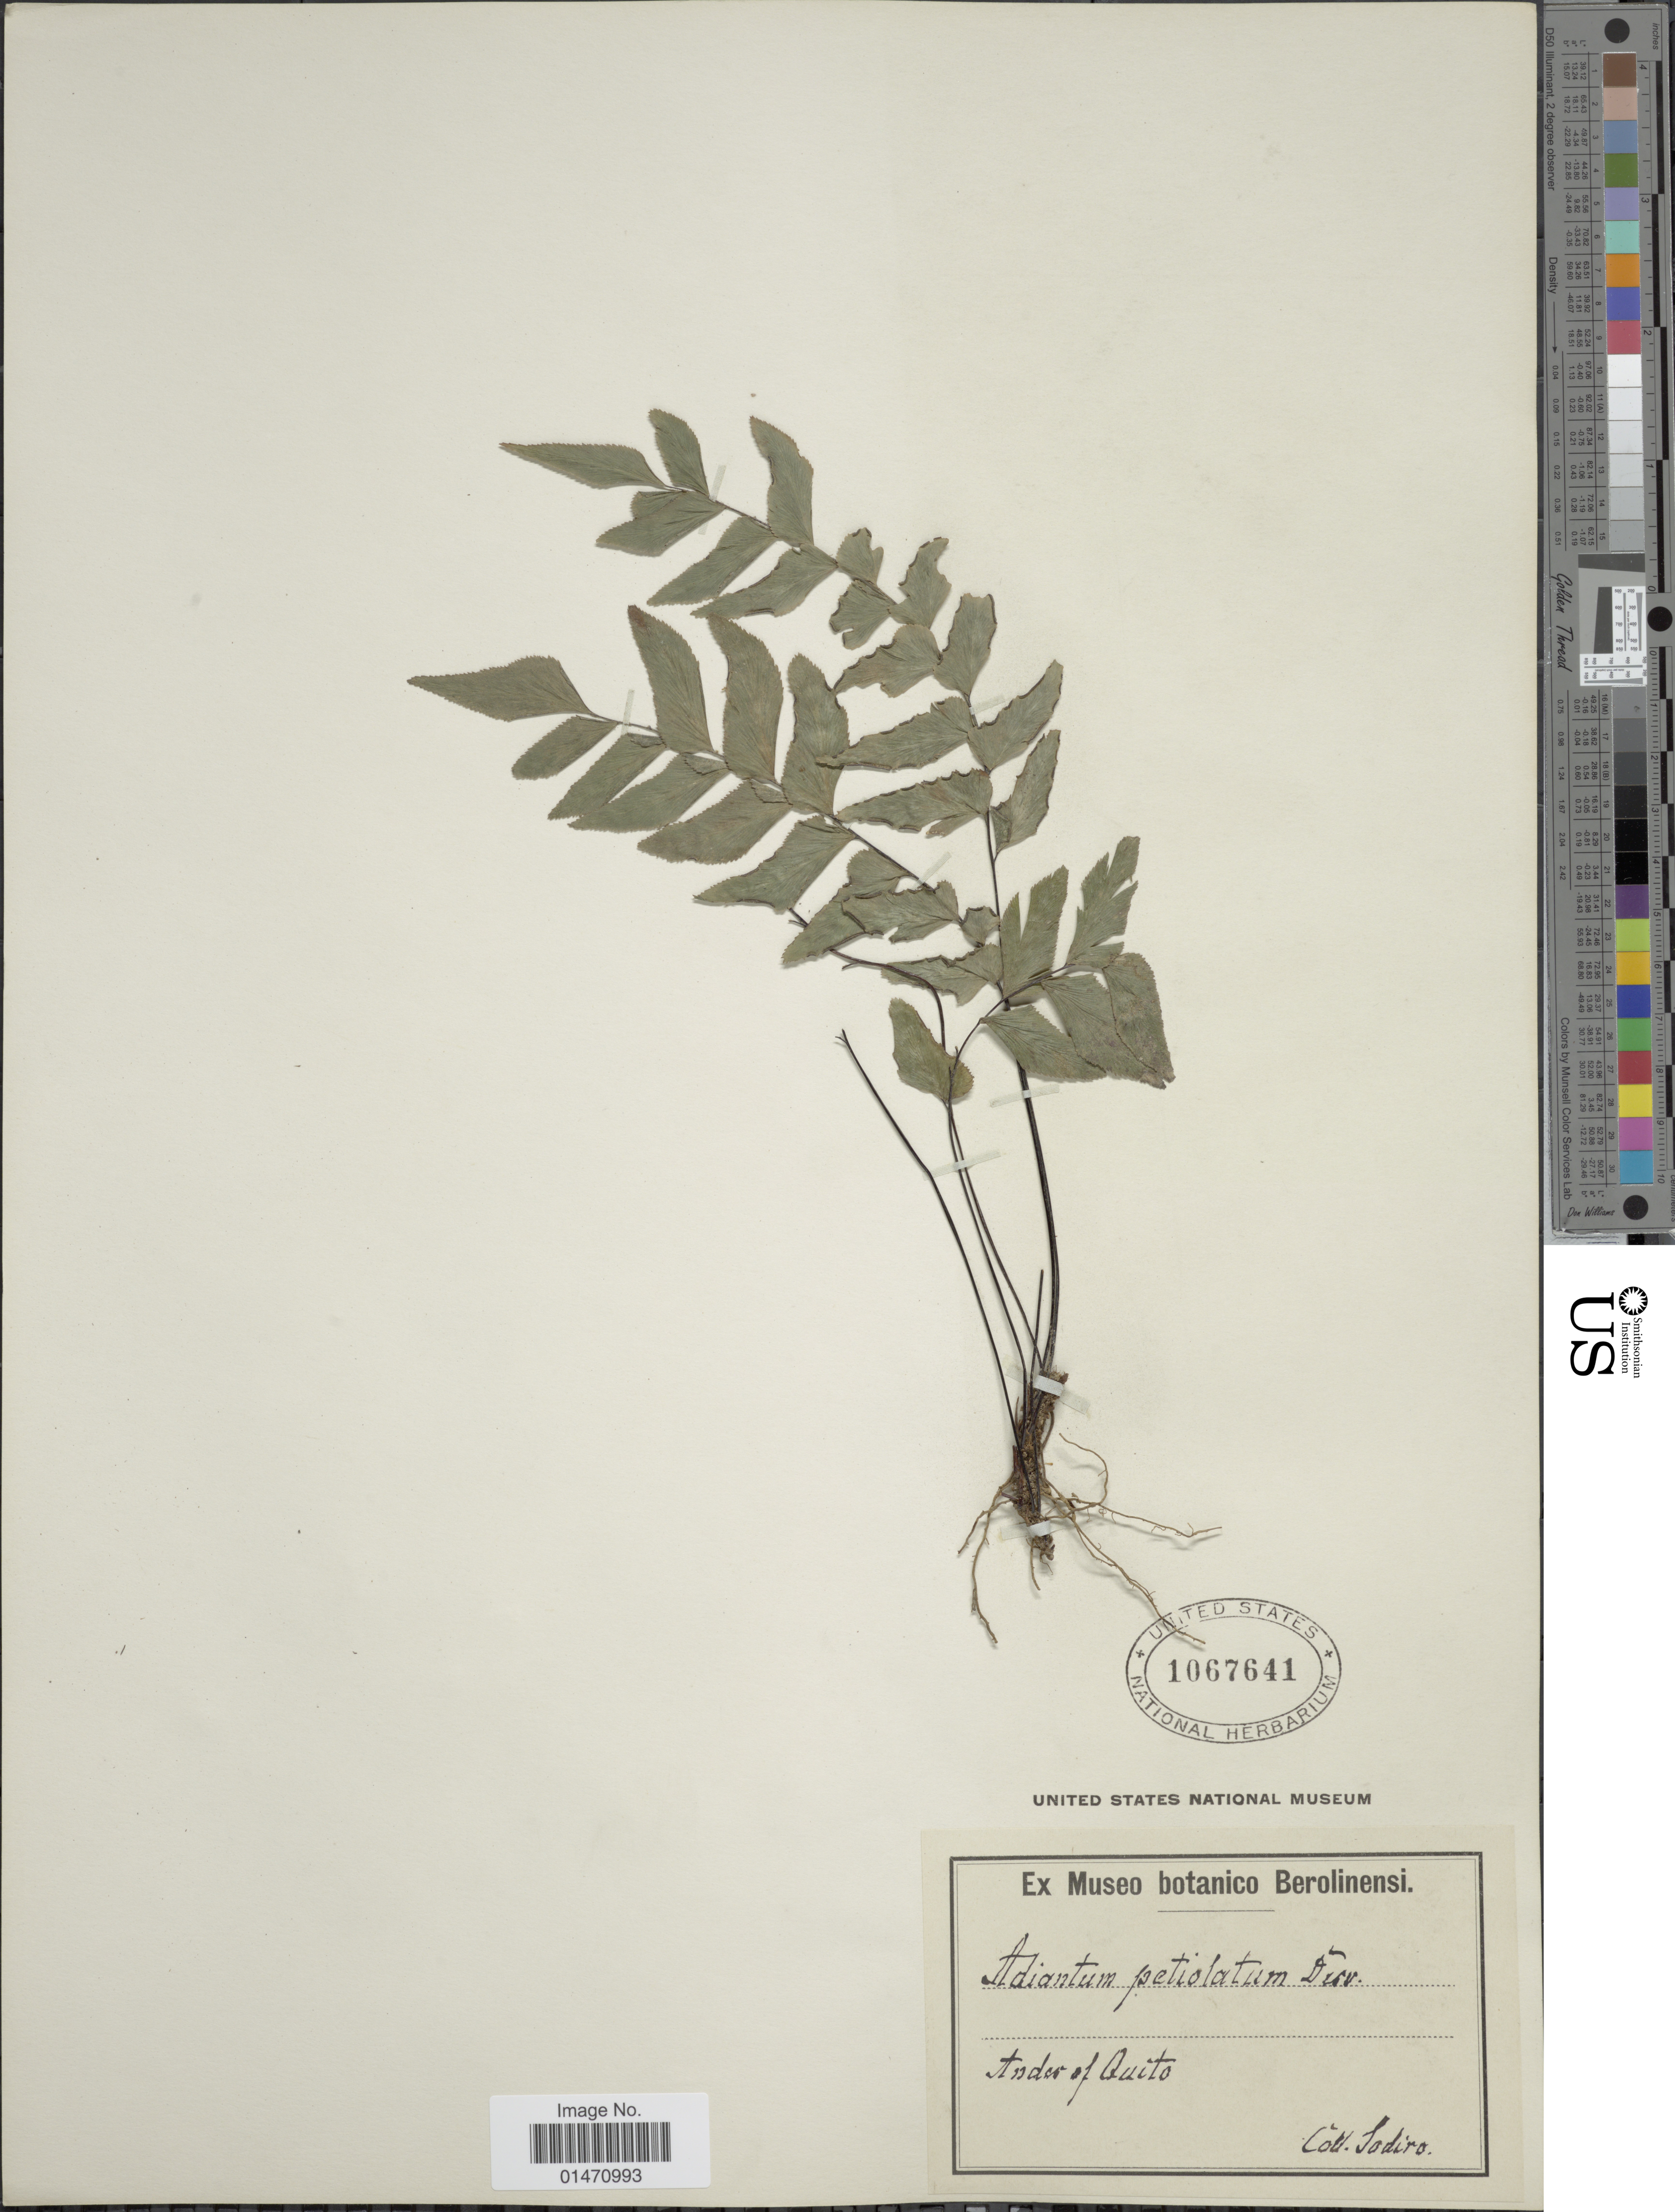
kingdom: Plantae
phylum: Tracheophyta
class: Polypodiopsida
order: Polypodiales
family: Pteridaceae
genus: Adiantum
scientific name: Adiantum petiolatum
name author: Desv.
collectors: Sodiro, --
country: Ecuador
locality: Andes of Quito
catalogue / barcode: US 1067641